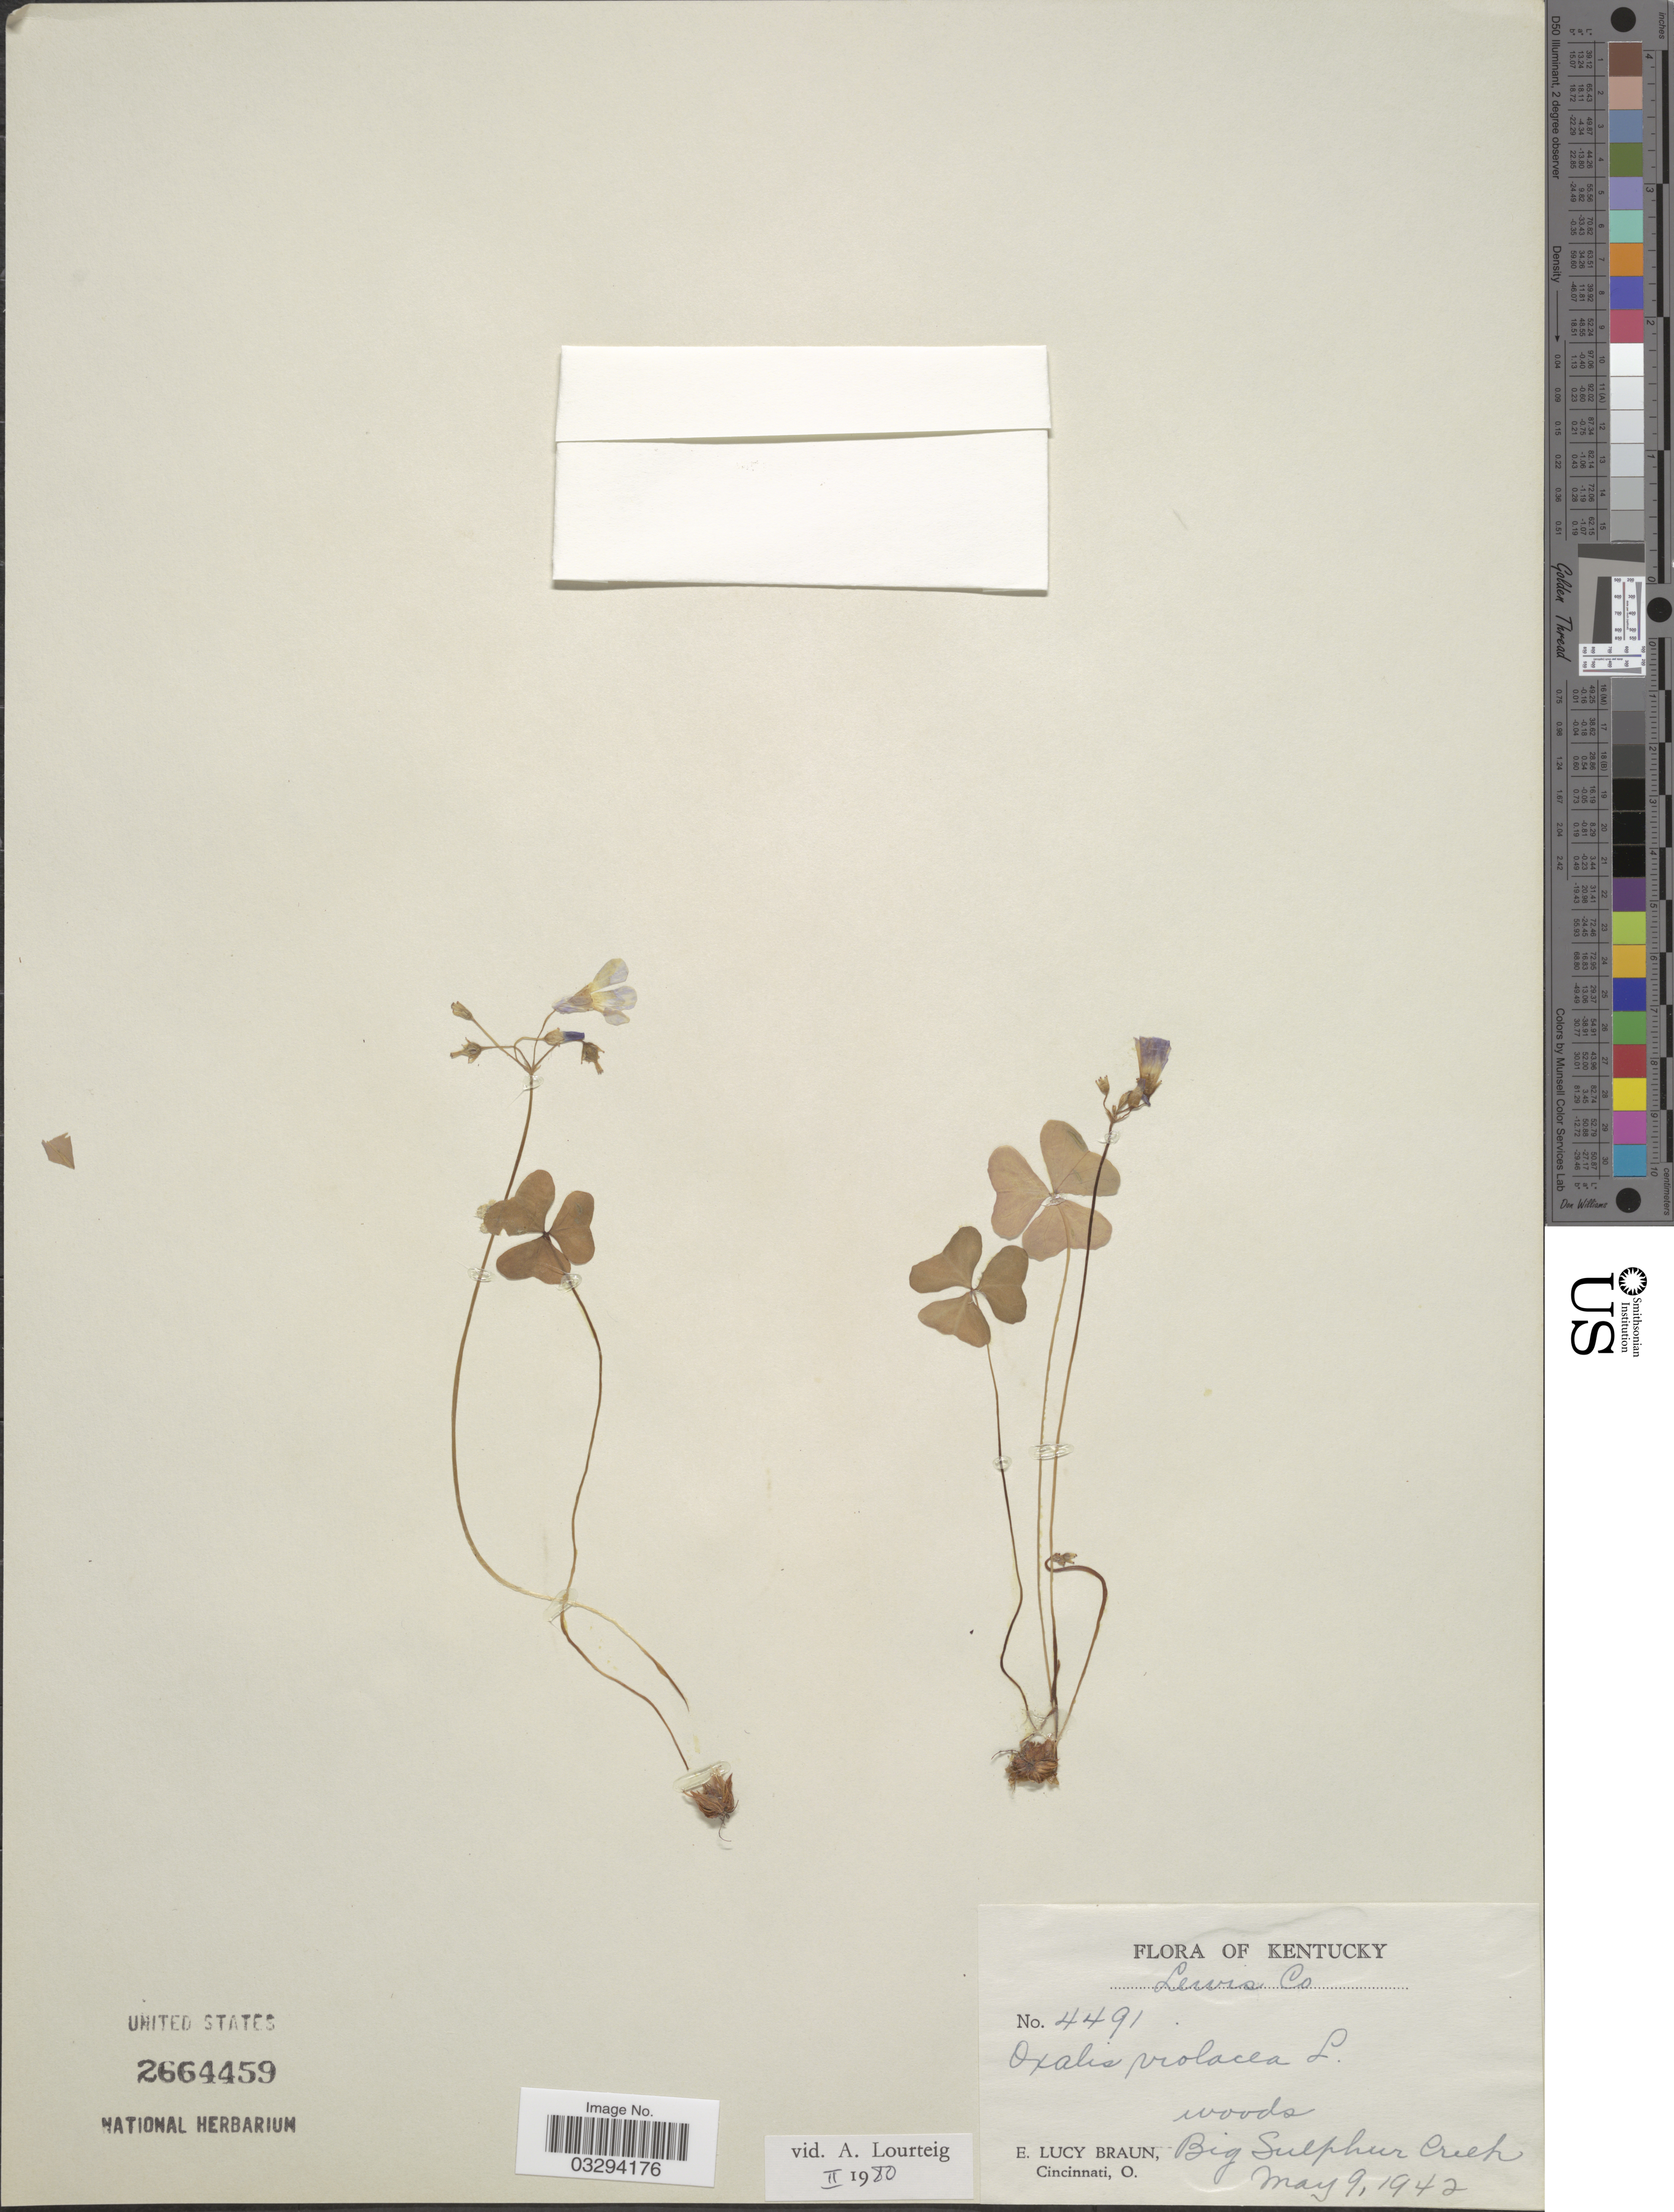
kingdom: Plantae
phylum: Tracheophyta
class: Magnoliopsida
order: Oxalidales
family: Oxalidaceae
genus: Oxalis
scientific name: Oxalis violacea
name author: L.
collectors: E. L. Braun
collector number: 4491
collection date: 1942-05-09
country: United States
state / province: Kentucky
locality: Lewis Co. Big Sulphur Creek.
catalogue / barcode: US 2664459